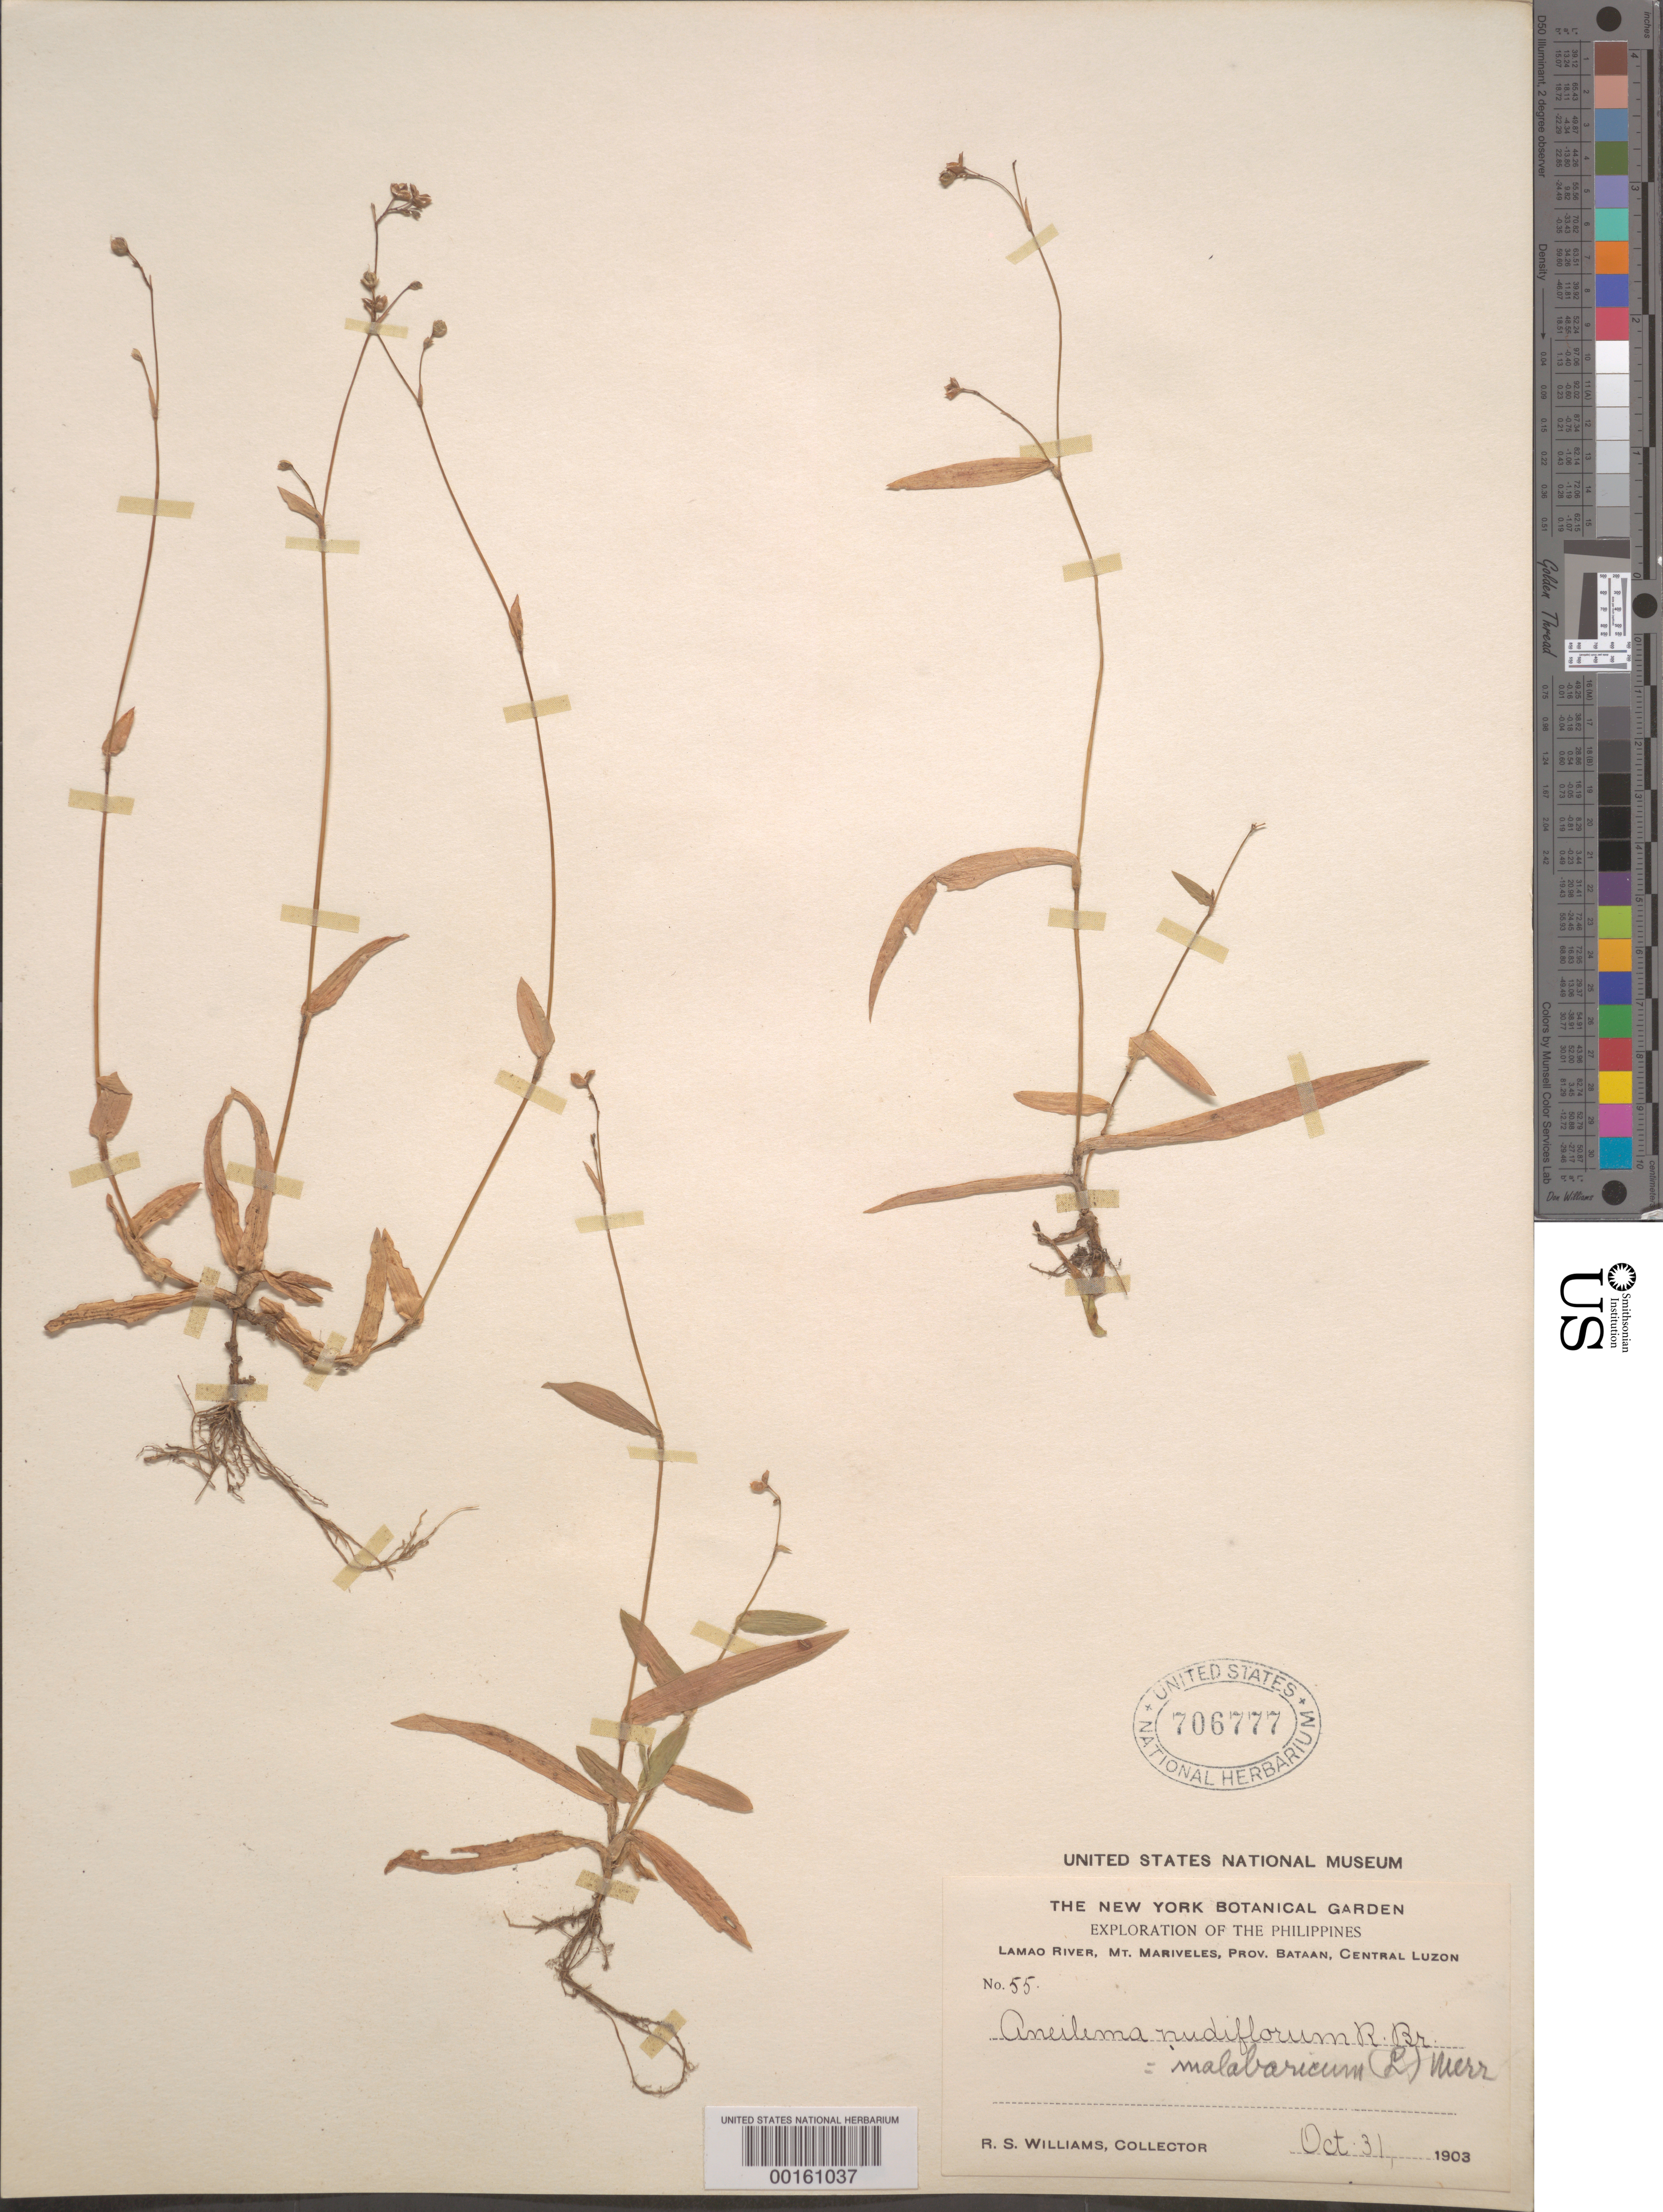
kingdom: Plantae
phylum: Tracheophyta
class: Liliopsida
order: Commelinales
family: Commelinaceae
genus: Murdannia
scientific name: Murdannia nudiflora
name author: (L.) Brenan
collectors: R. S. Williams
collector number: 55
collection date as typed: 31 Oct 1903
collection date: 1903-10-31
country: Philippines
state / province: Central Luzon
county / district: Bataan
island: Luzon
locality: Lamao river; mt. mariveles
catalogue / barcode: US 706777